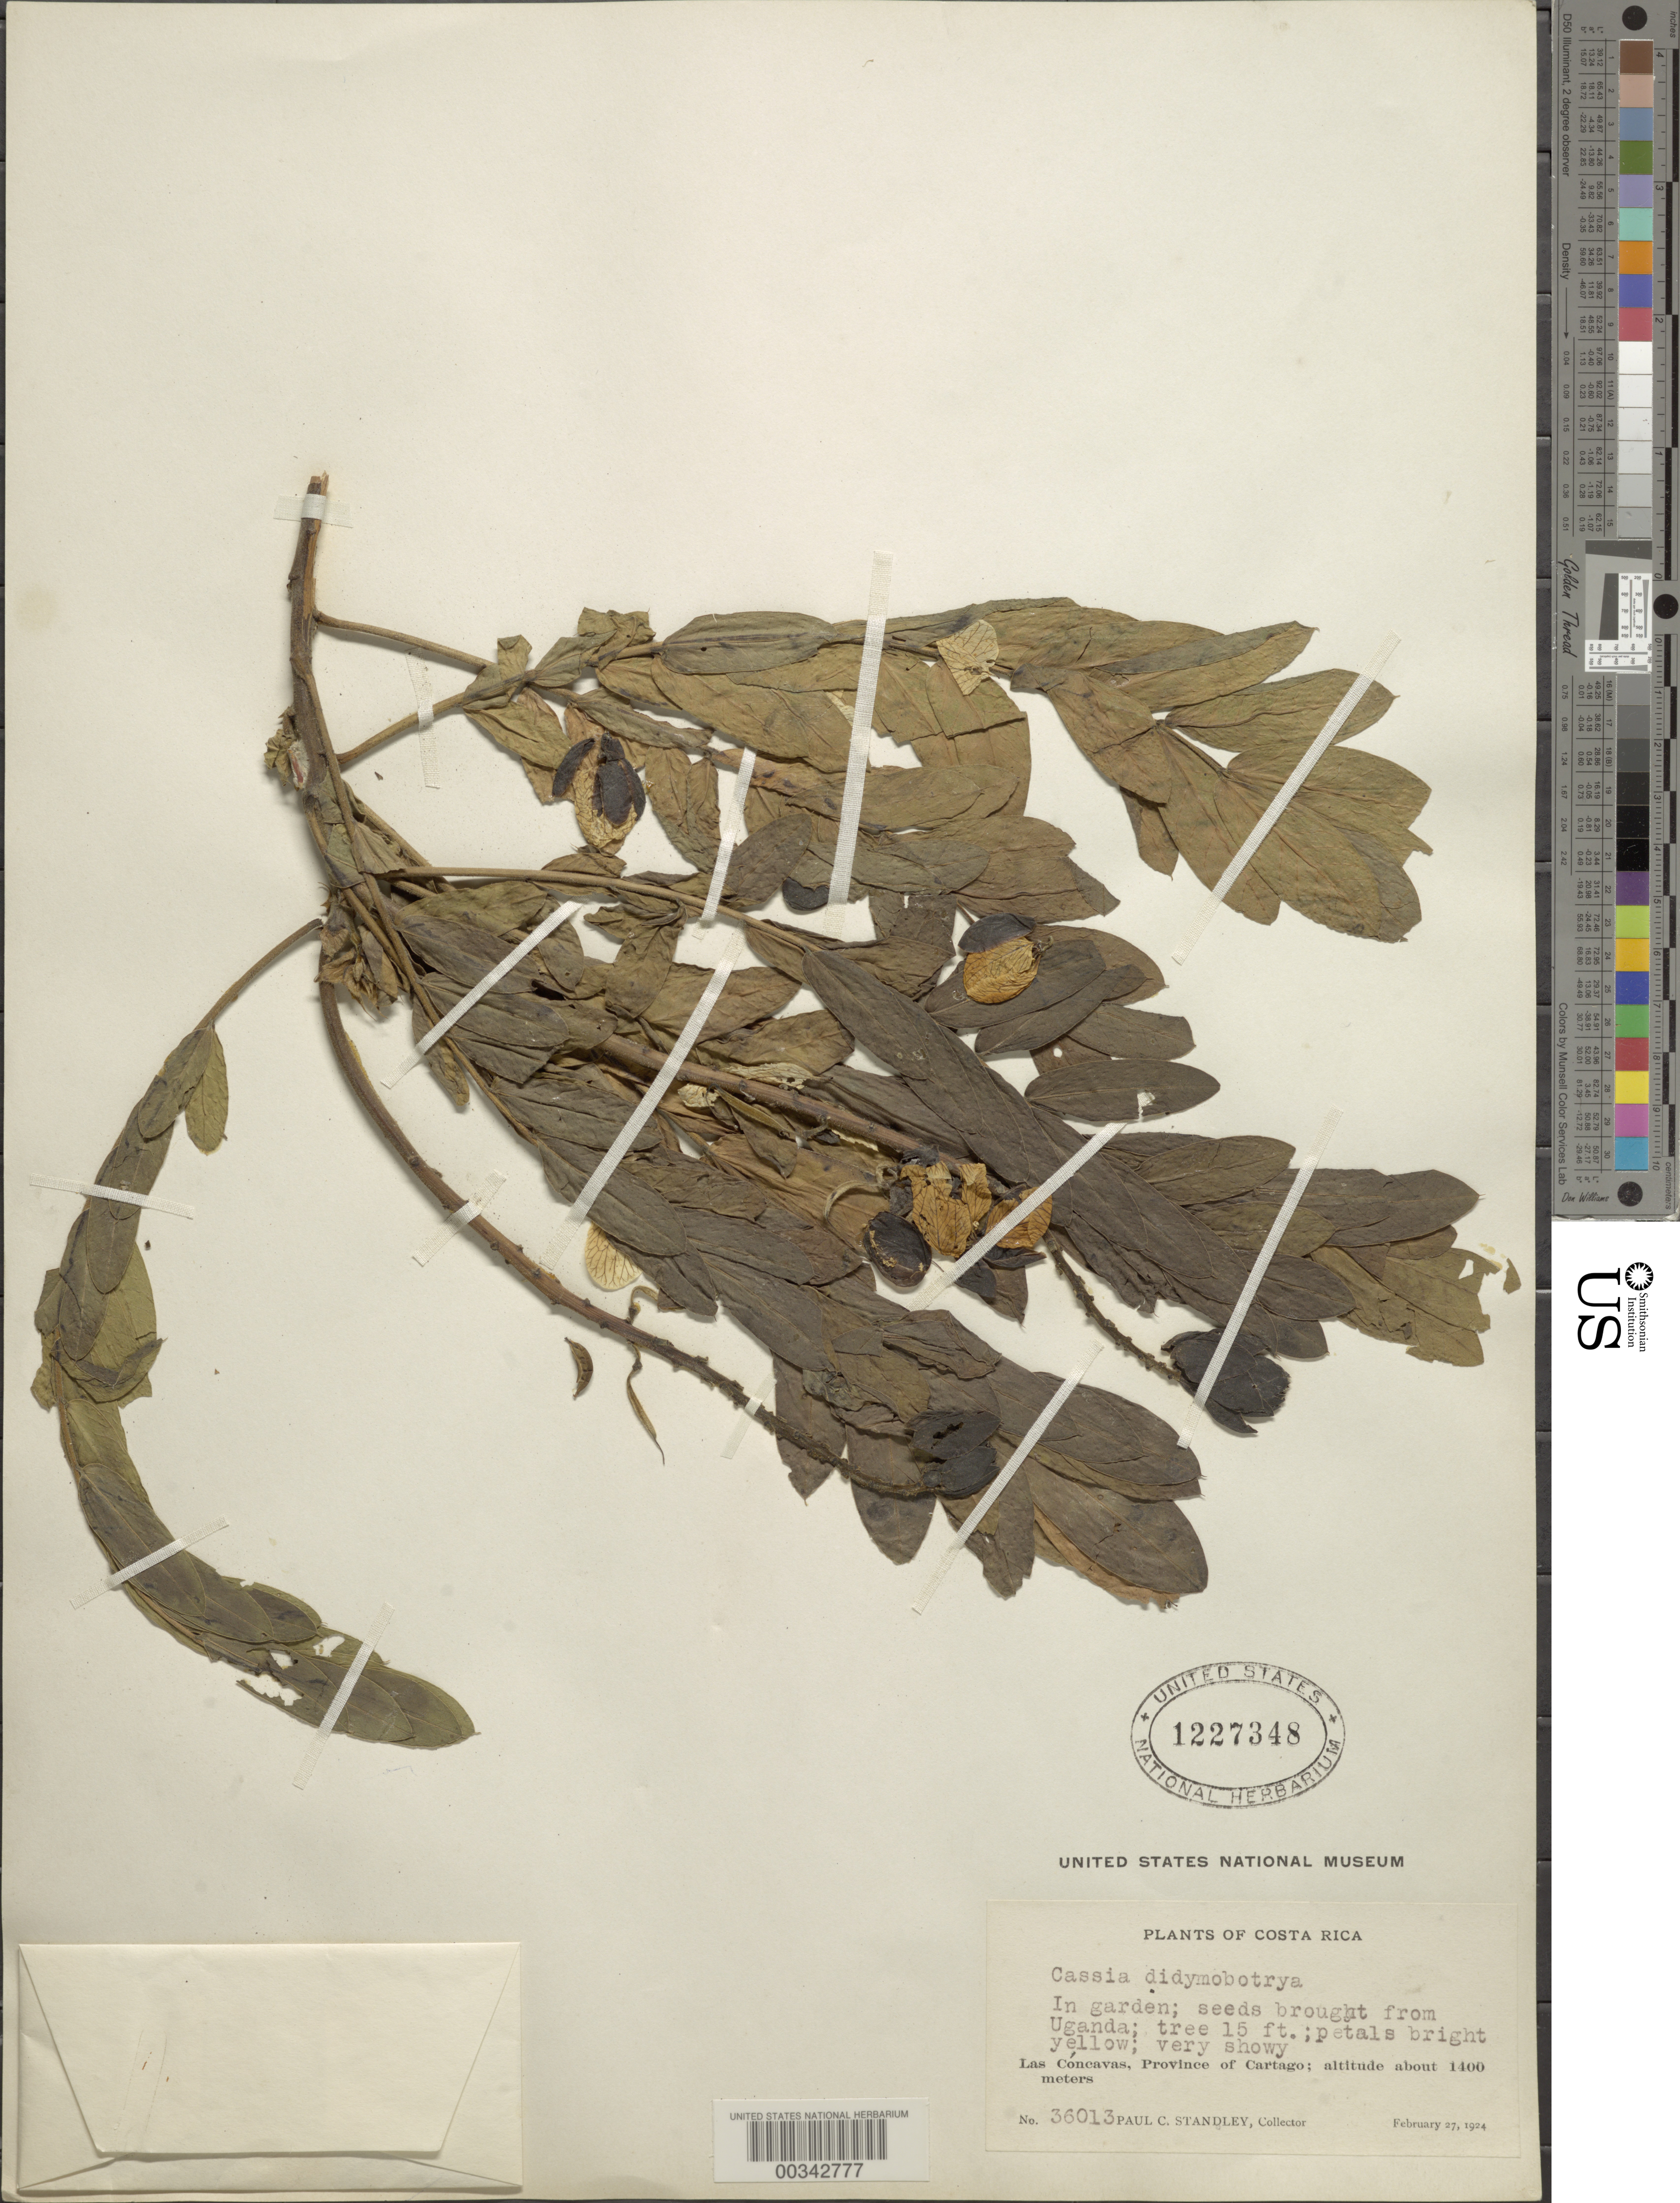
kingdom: Plantae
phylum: Tracheophyta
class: Magnoliopsida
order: Fabales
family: Fabaceae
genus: Senna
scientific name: Senna didymobotrya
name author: (Fresen.) H.S. Irwin & Barneby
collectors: P. C. Standley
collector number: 36013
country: Costa Rica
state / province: Cartago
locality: Las Concavas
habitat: In garden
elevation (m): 1400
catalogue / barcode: US 1227348